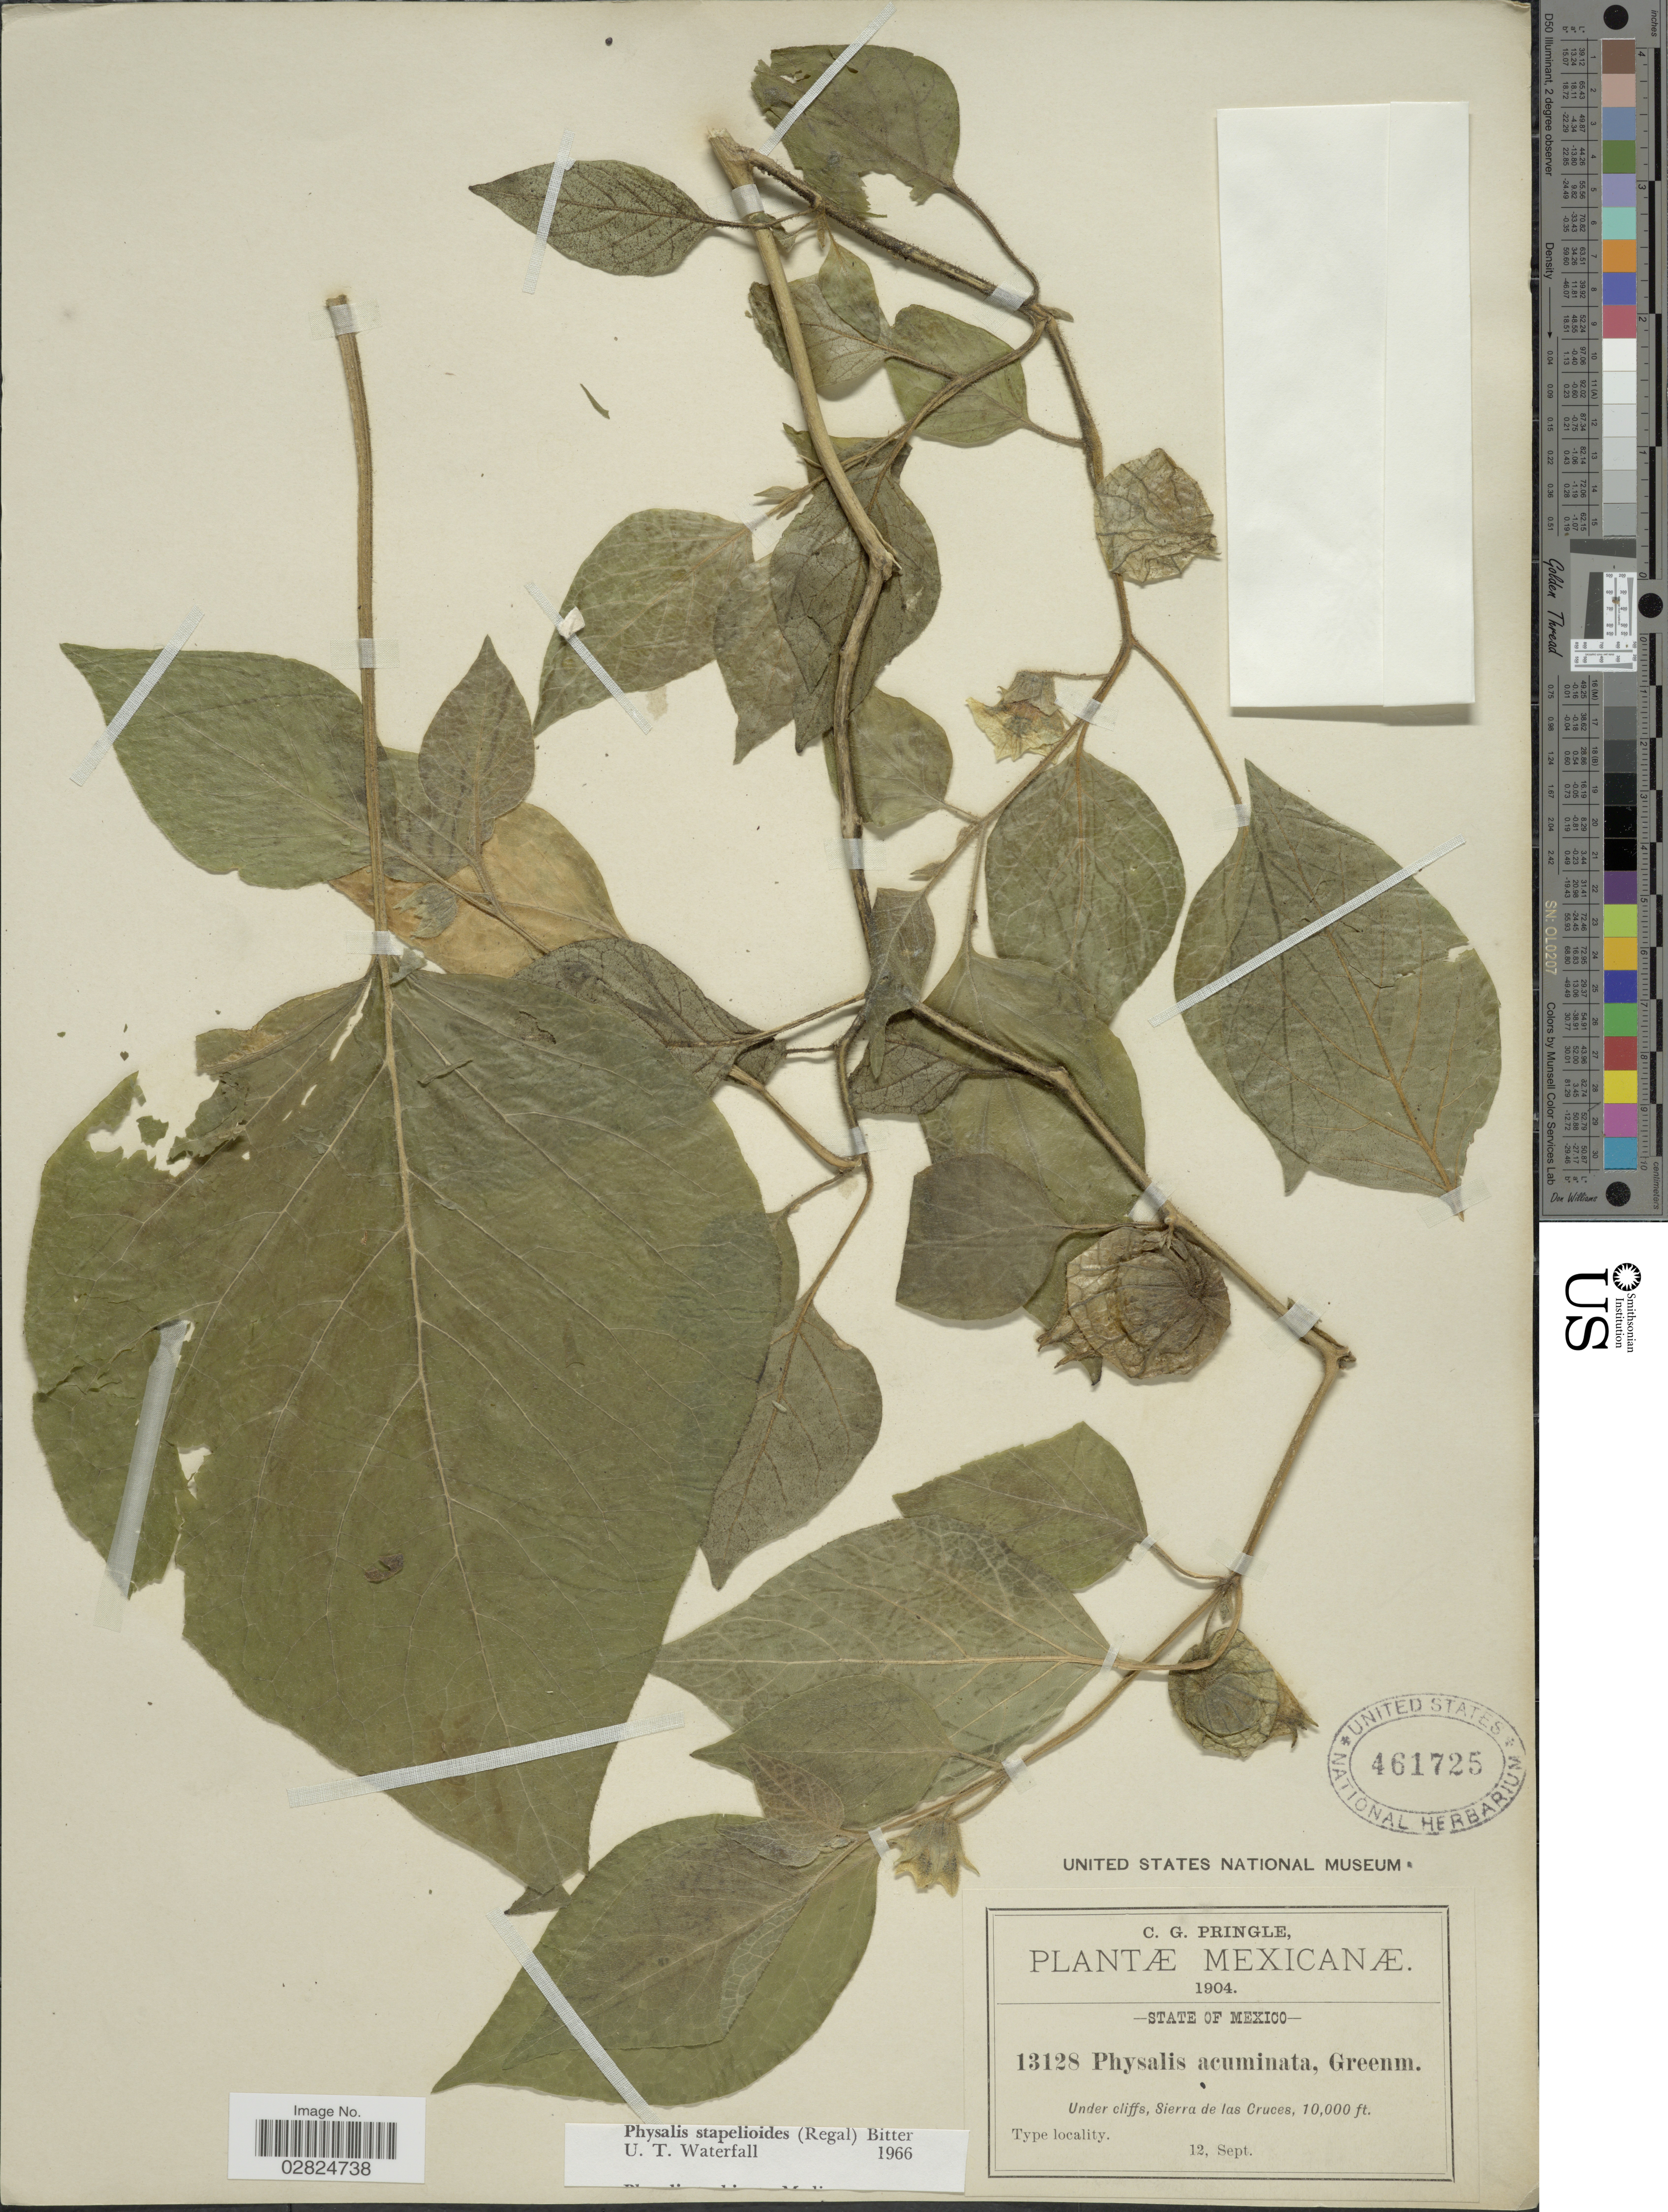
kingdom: Plantae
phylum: Tracheophyta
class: Magnoliopsida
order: Solanales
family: Solanaceae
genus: Physalis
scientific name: Physalis coztomatl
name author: Dunal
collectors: C. G. Pringle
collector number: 13128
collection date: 1904-09-12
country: Mexico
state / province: México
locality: Under cliffs, Sierra de las Cruces.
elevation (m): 3048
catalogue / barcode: US 461725